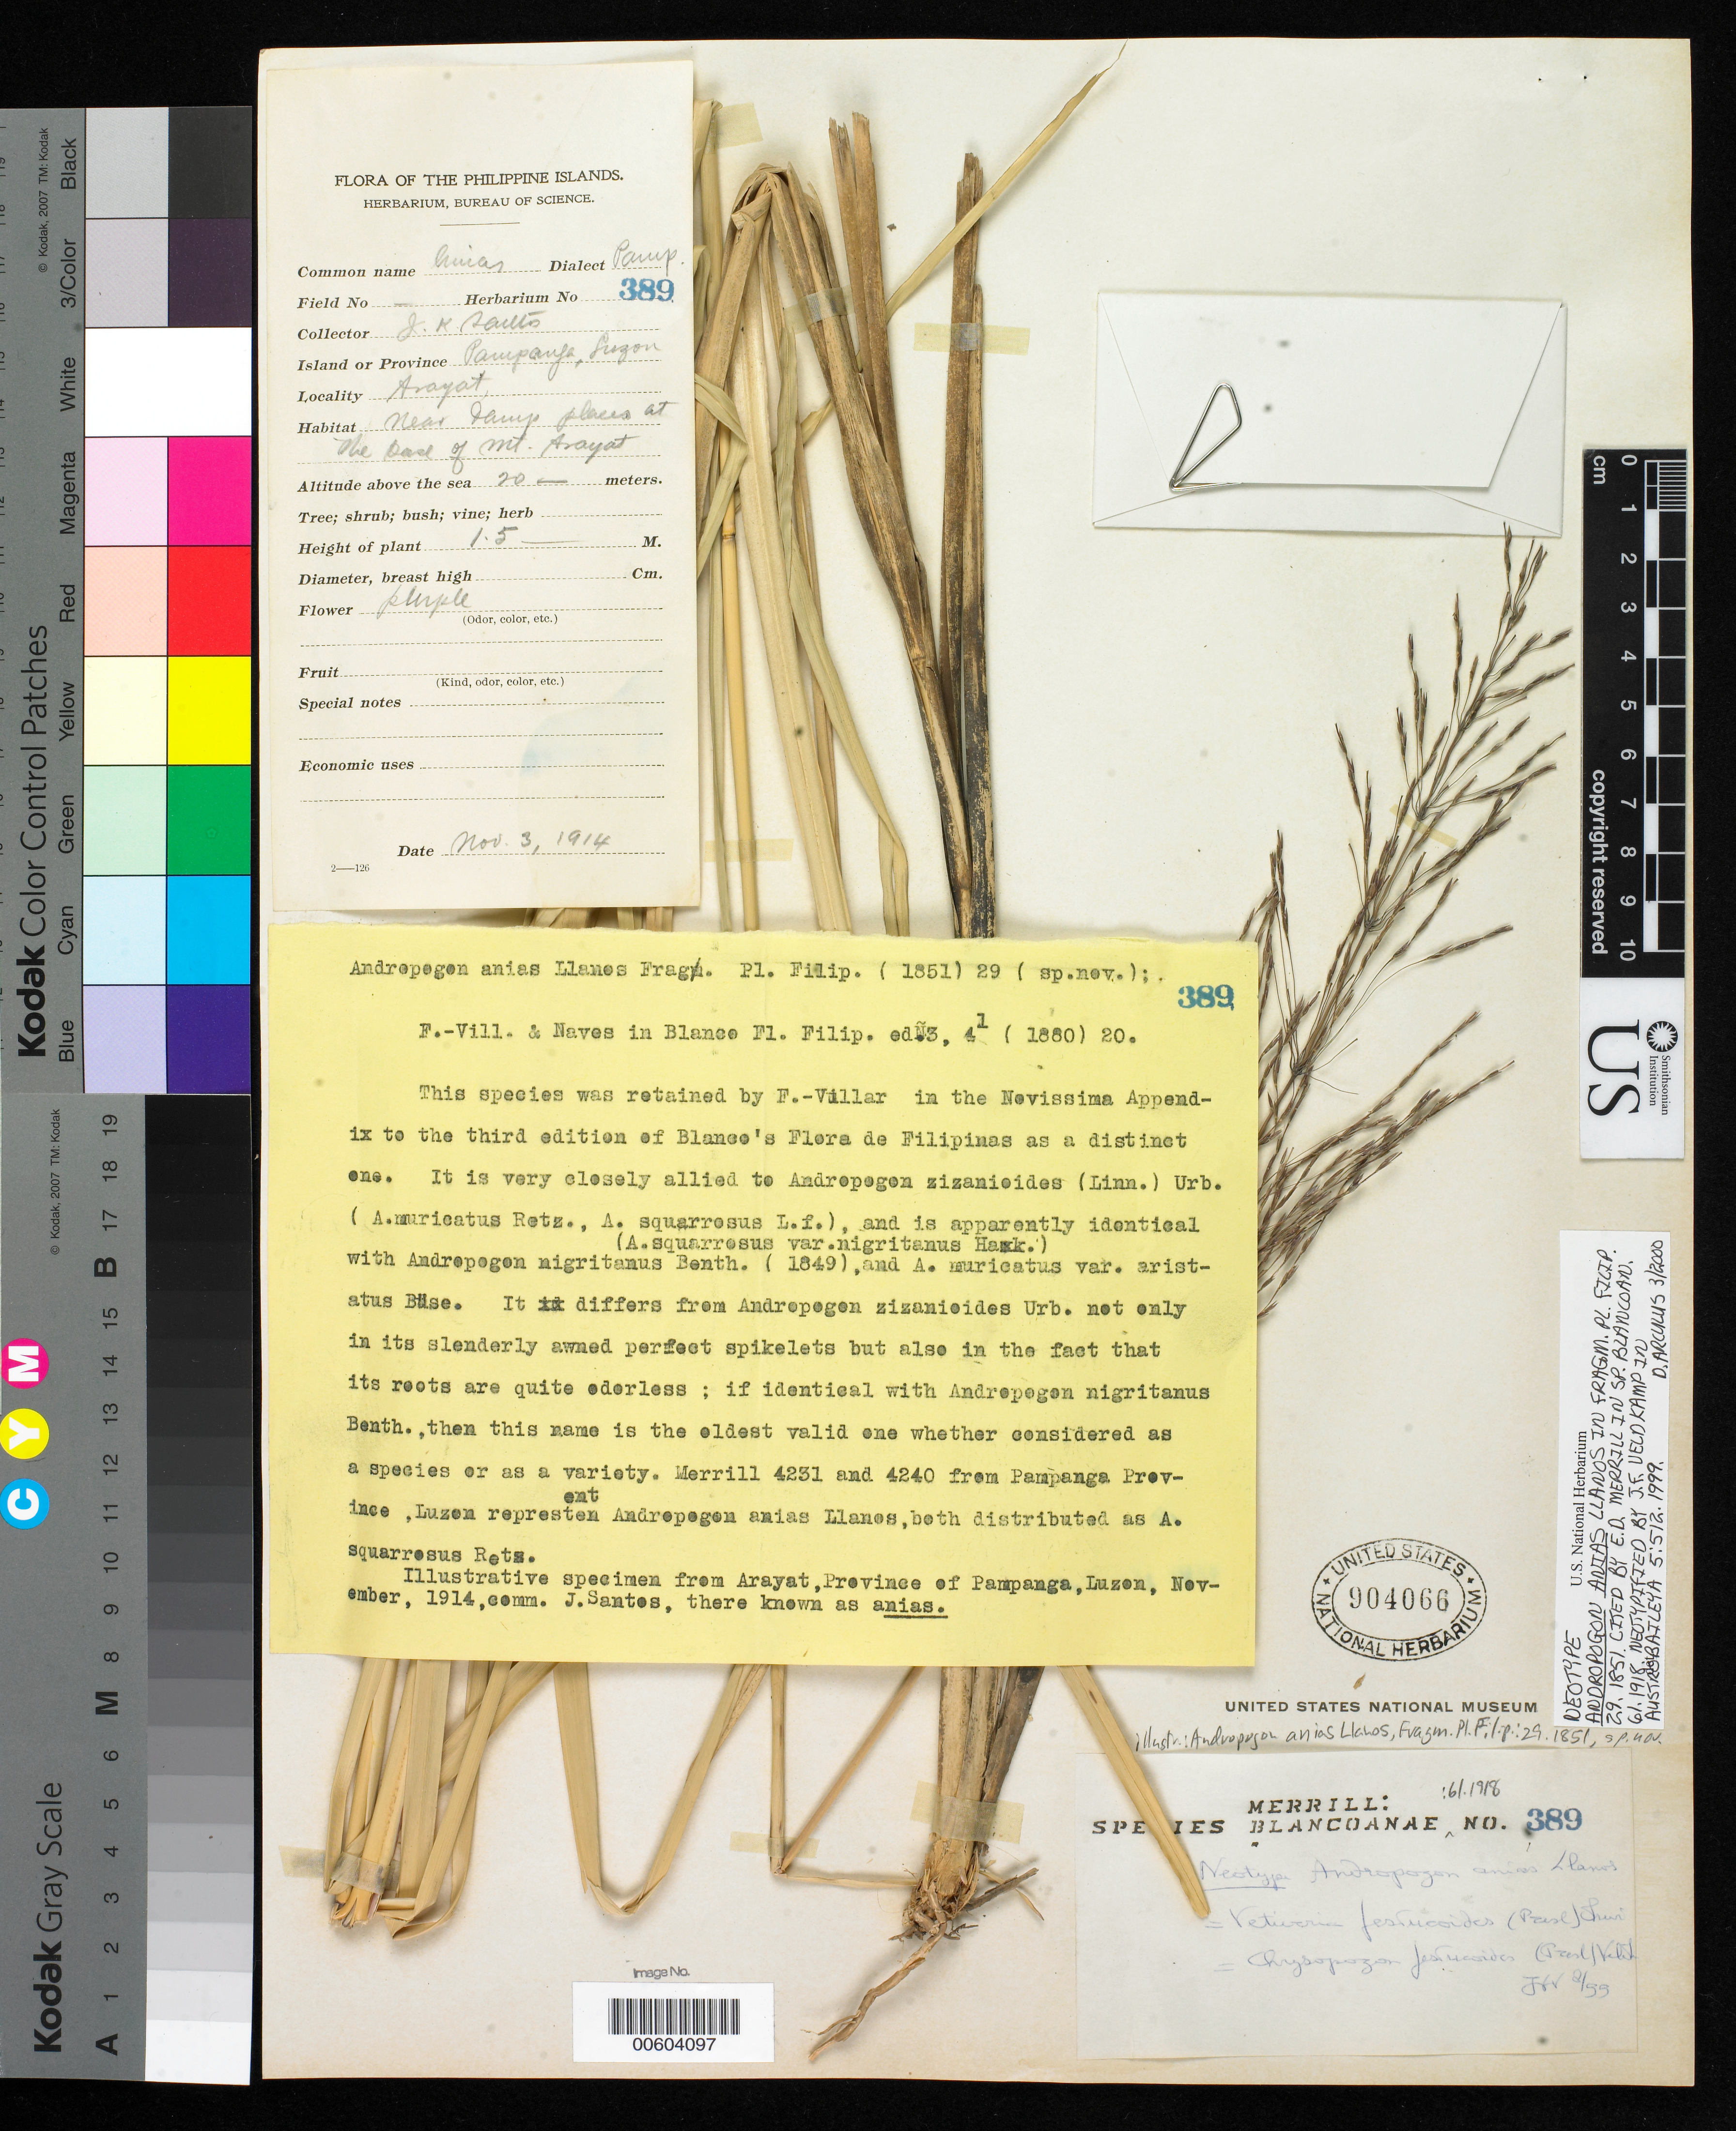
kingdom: Plantae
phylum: Tracheophyta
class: Liliopsida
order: Poales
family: Poaceae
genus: Andropogon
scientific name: Andropogon anias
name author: Llanos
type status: Neotype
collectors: J. K. Santos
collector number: Sp. Blancoan. 0389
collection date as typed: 03 Nov 1914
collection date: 1914-11-03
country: Philippines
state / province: Central Luzon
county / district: Pampanga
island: Luzon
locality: Arayat.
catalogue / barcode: US 904066